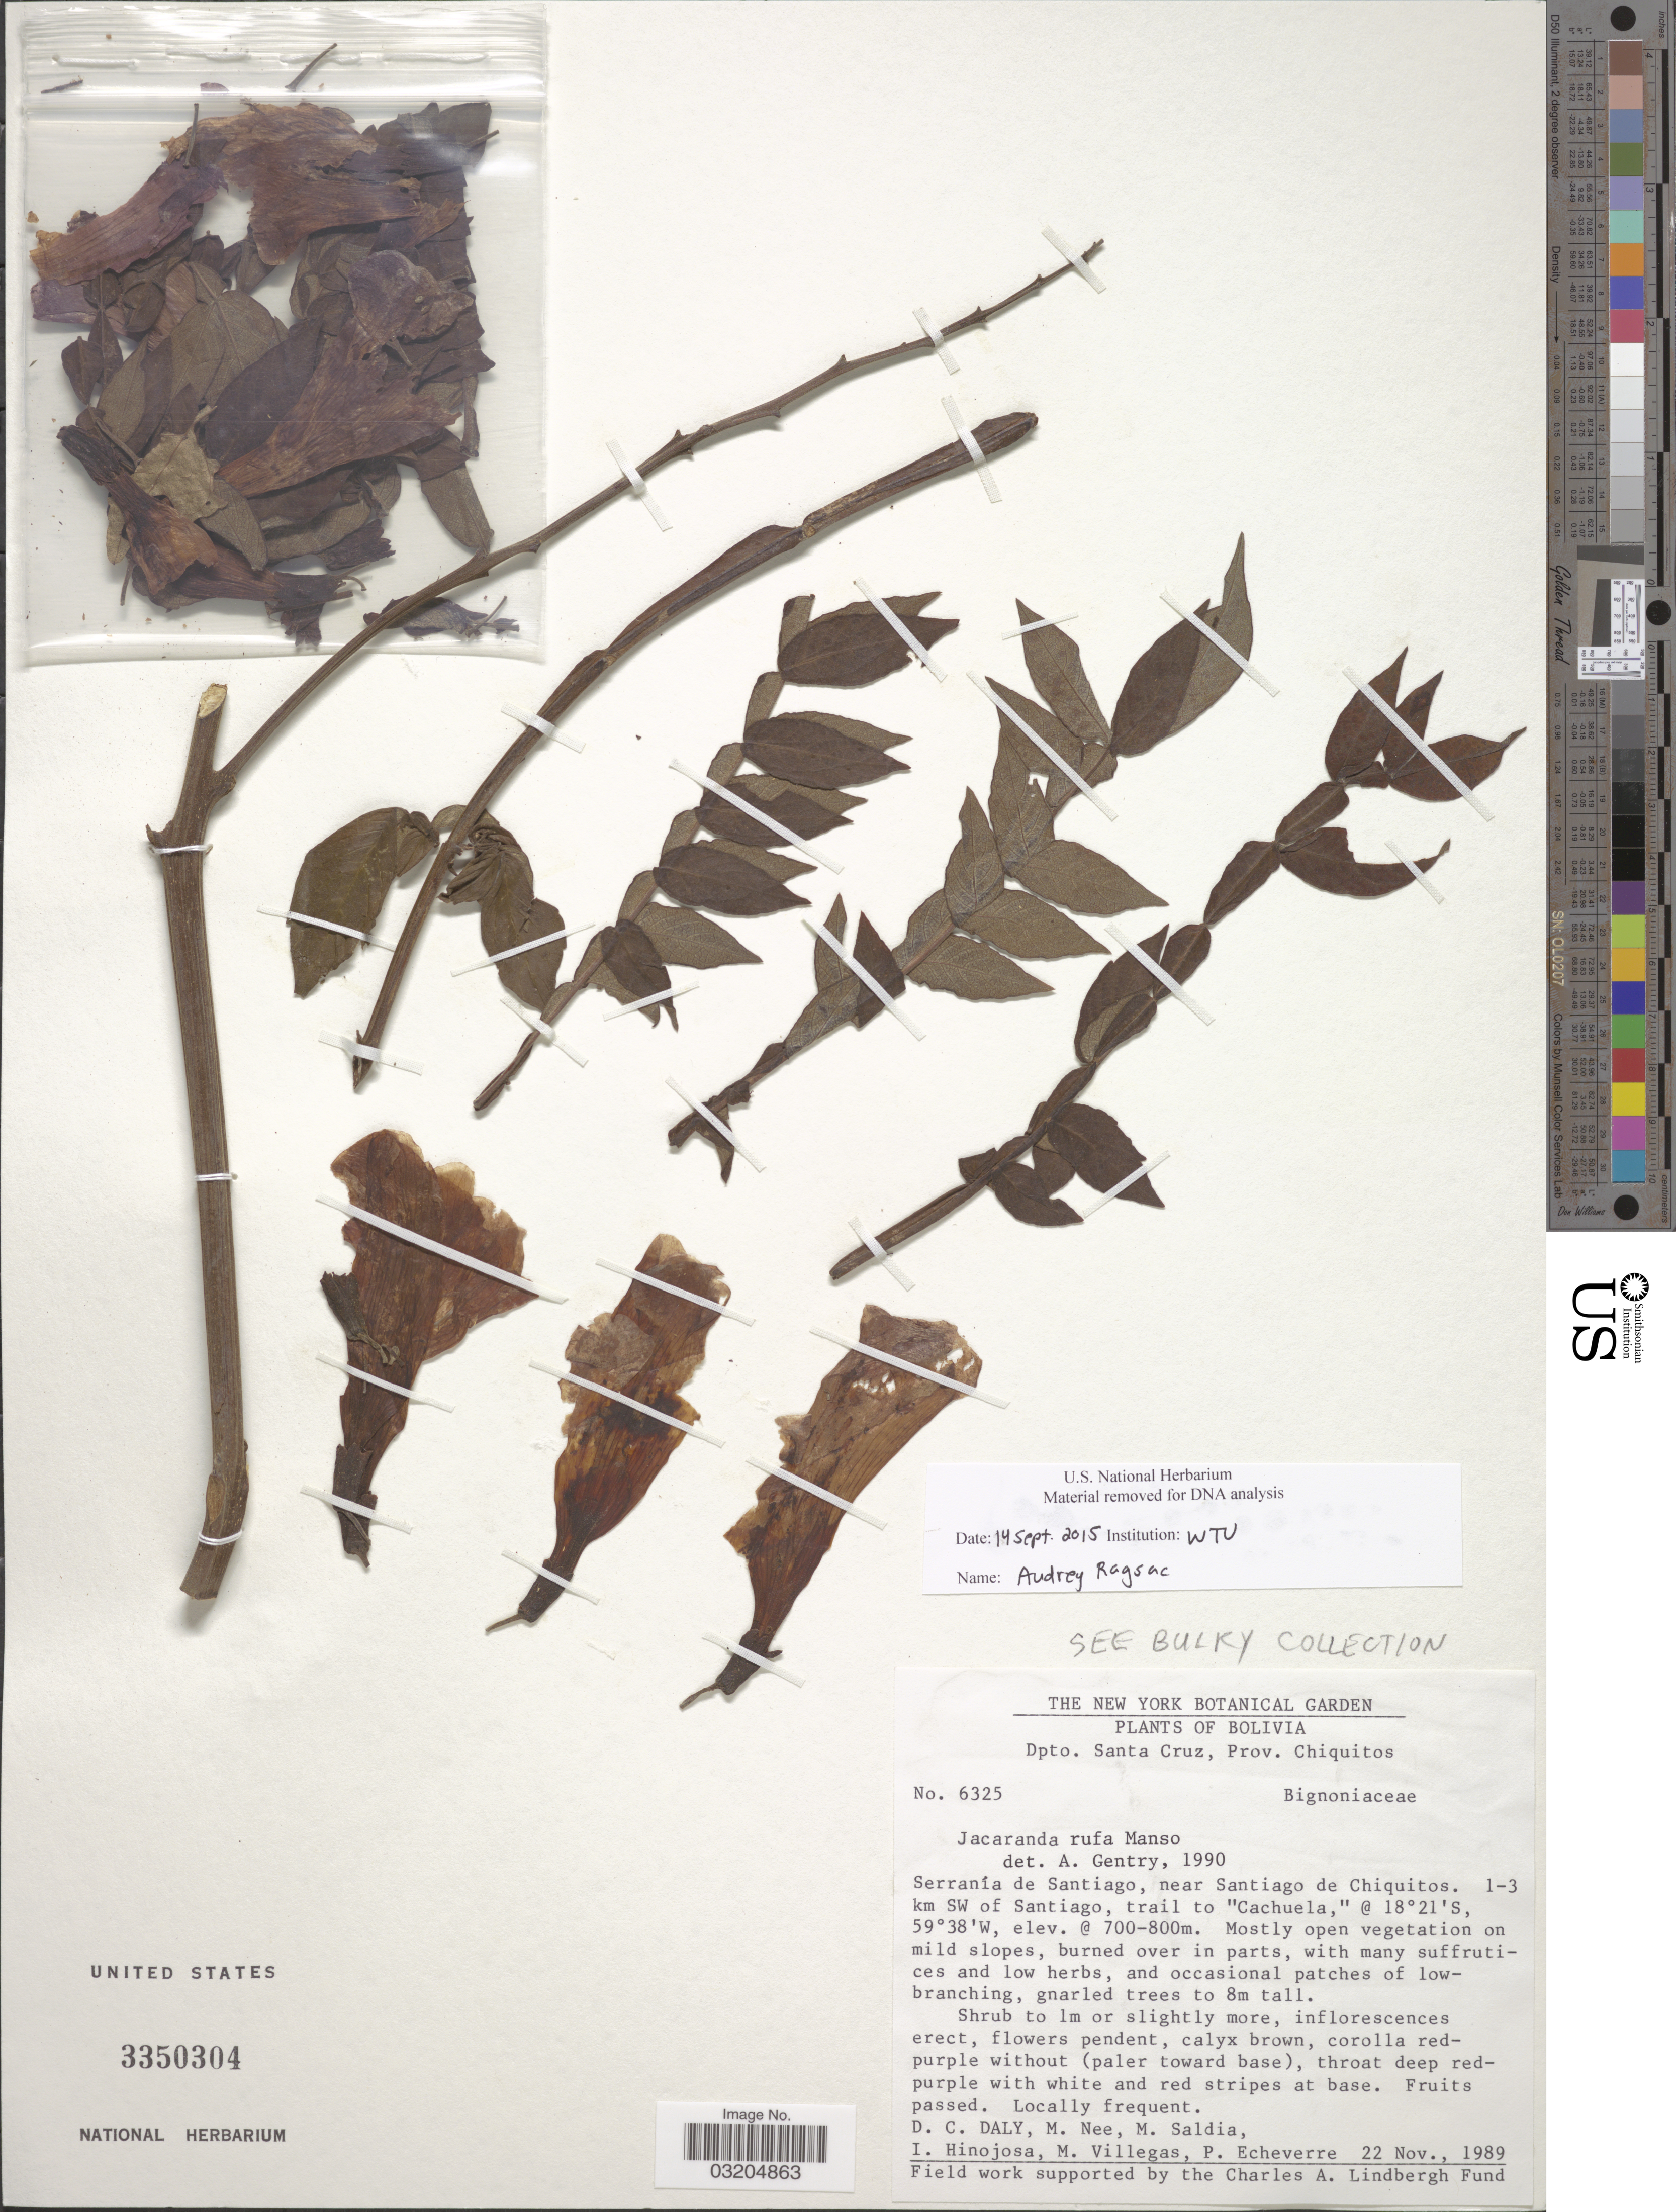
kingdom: Plantae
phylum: Tracheophyta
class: Magnoliopsida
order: Lamiales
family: Bignoniaceae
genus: Jacaranda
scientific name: Jacaranda rufa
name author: Silva Manso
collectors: D. C. Daly, M. Nee, M. Saldia, I. Hinojosa & et al.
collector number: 6325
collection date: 1989-11-22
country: Bolivia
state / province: Santa Cruz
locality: Dpto. Santa Cruz, Prov. Chiquitos. Serranía de Santiago, near Santiago de Chiquitos. 1-3 km SW of Santiago, trail to "Cachuela".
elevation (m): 700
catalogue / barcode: US 3350304